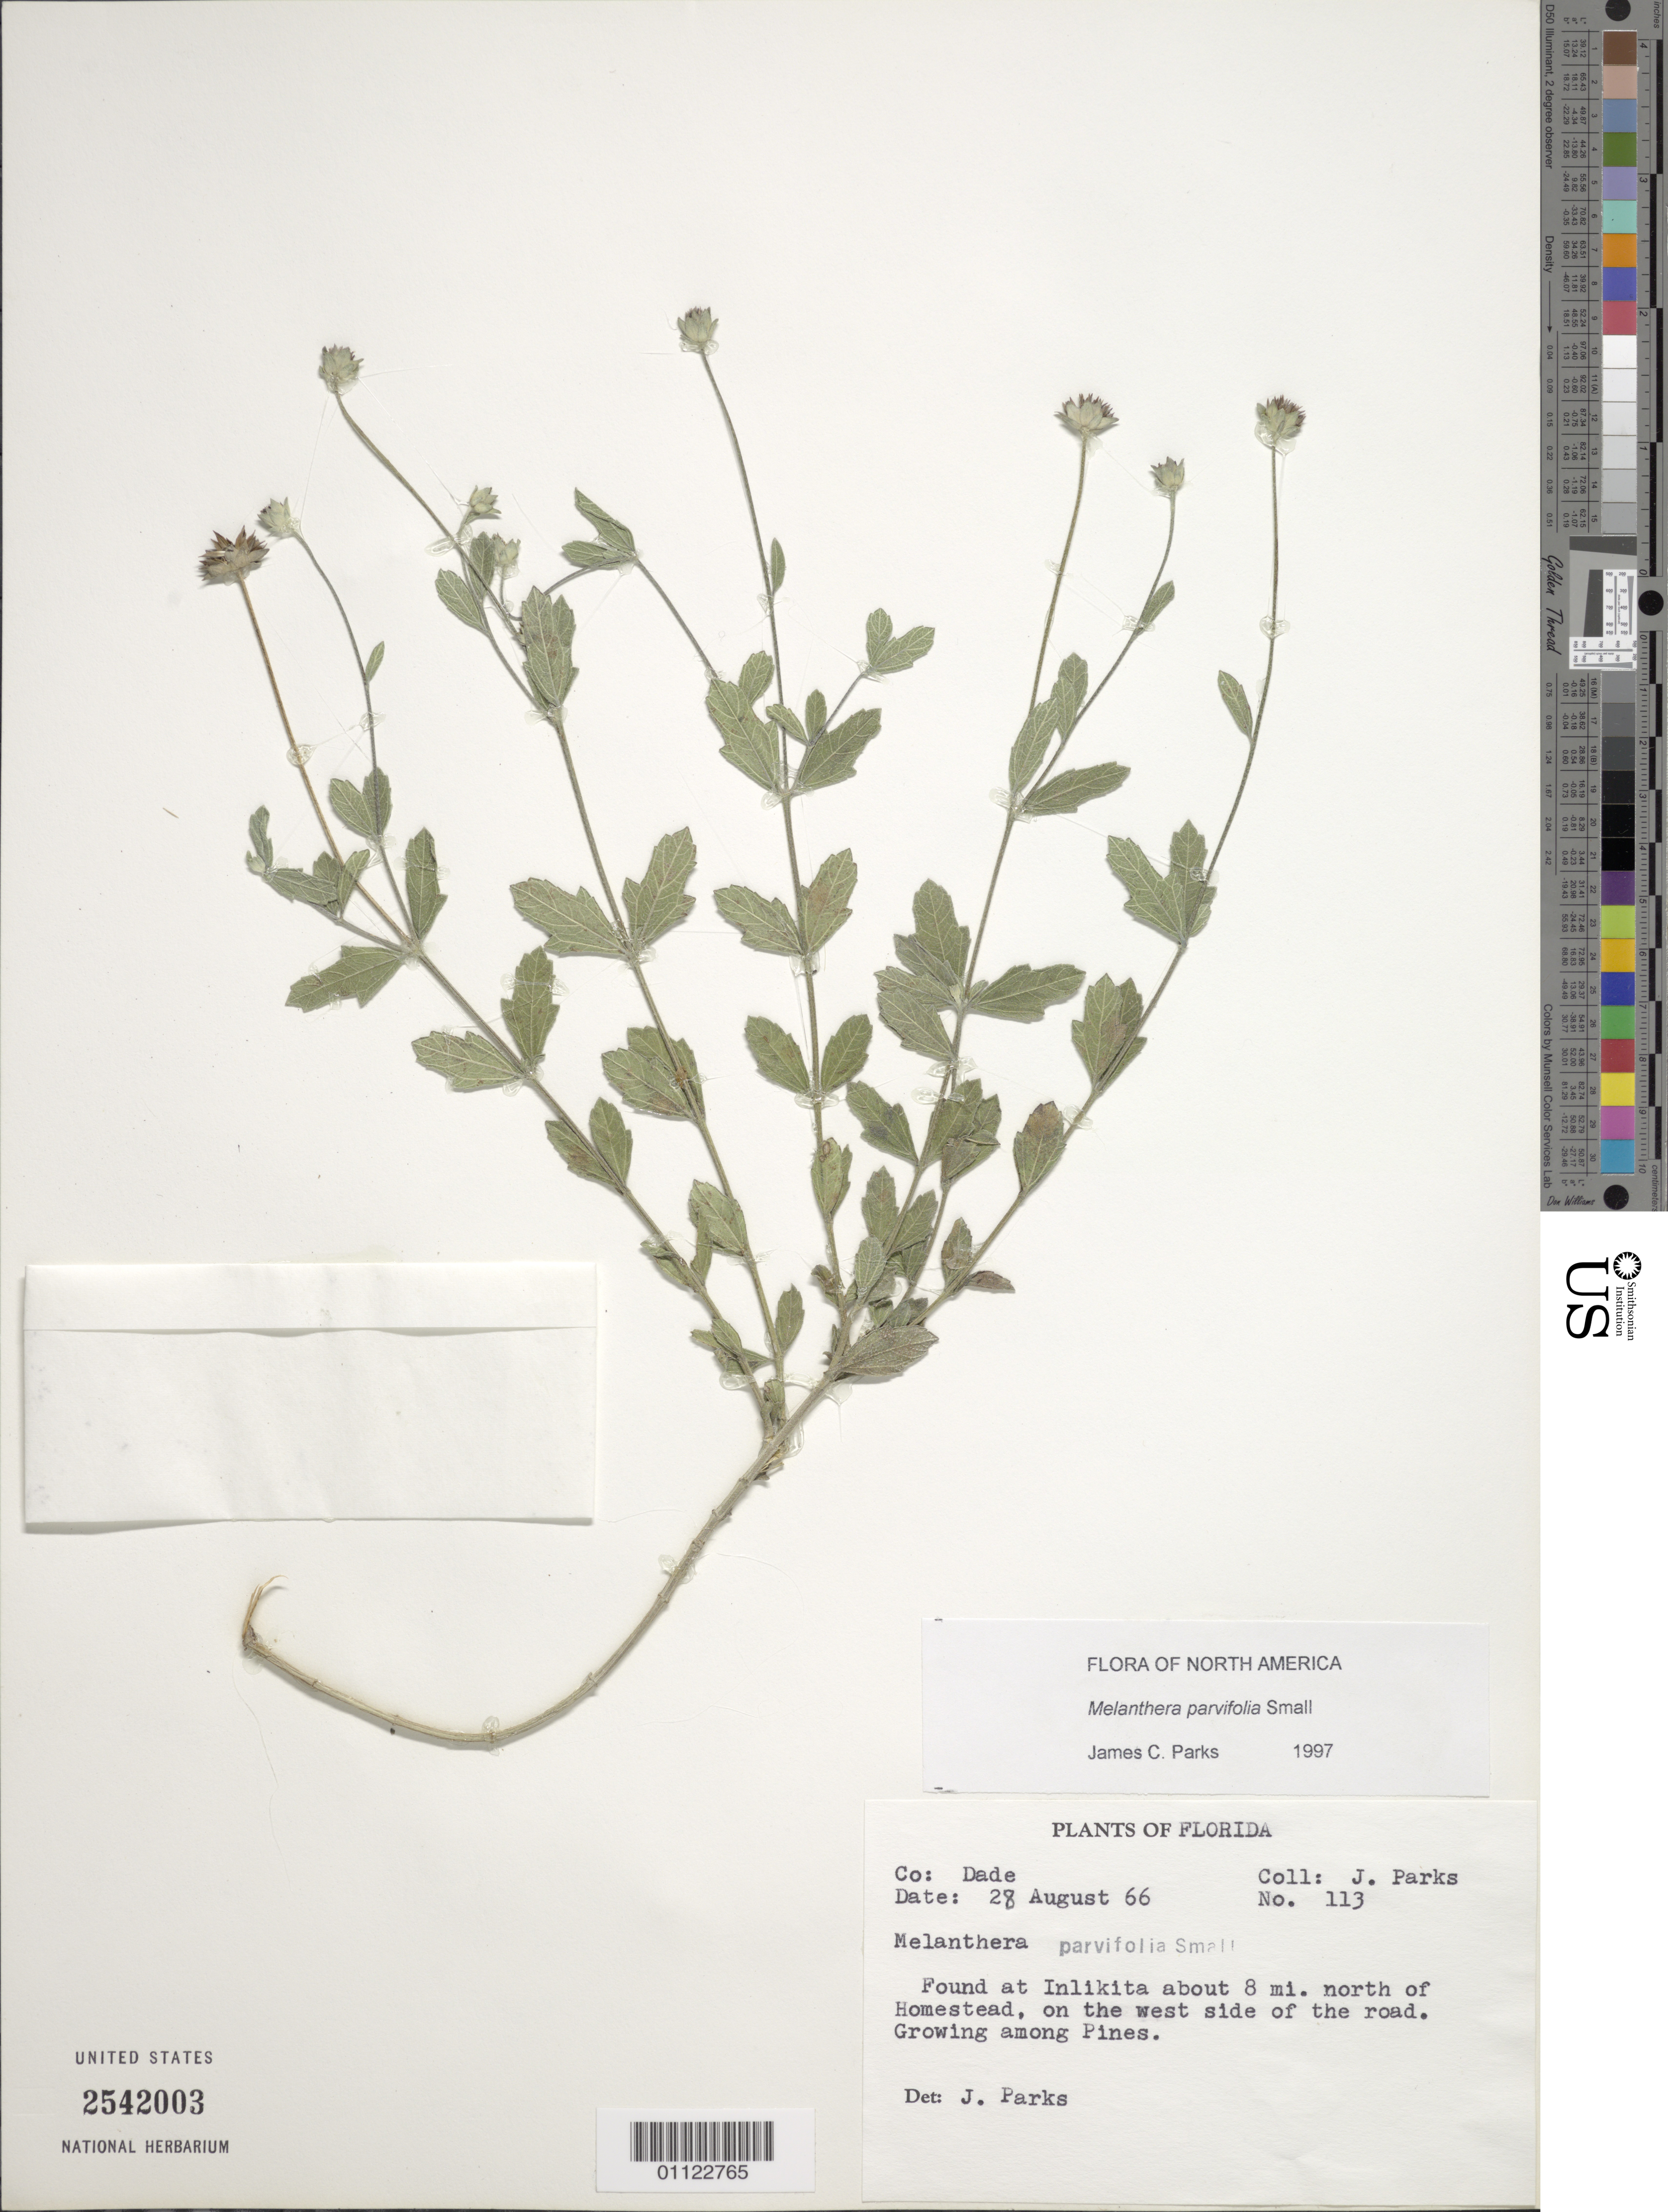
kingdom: Plantae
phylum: Tracheophyta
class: Magnoliopsida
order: Asterales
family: Asteraceae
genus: Melanthera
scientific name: Melanthera parvifolia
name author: Small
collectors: J. Parks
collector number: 113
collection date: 1966-08-28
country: United States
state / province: Florida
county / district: Dade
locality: Inlikita ca. 8 mi N of Homestead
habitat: W side of road, growing among pines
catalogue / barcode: US 2542003